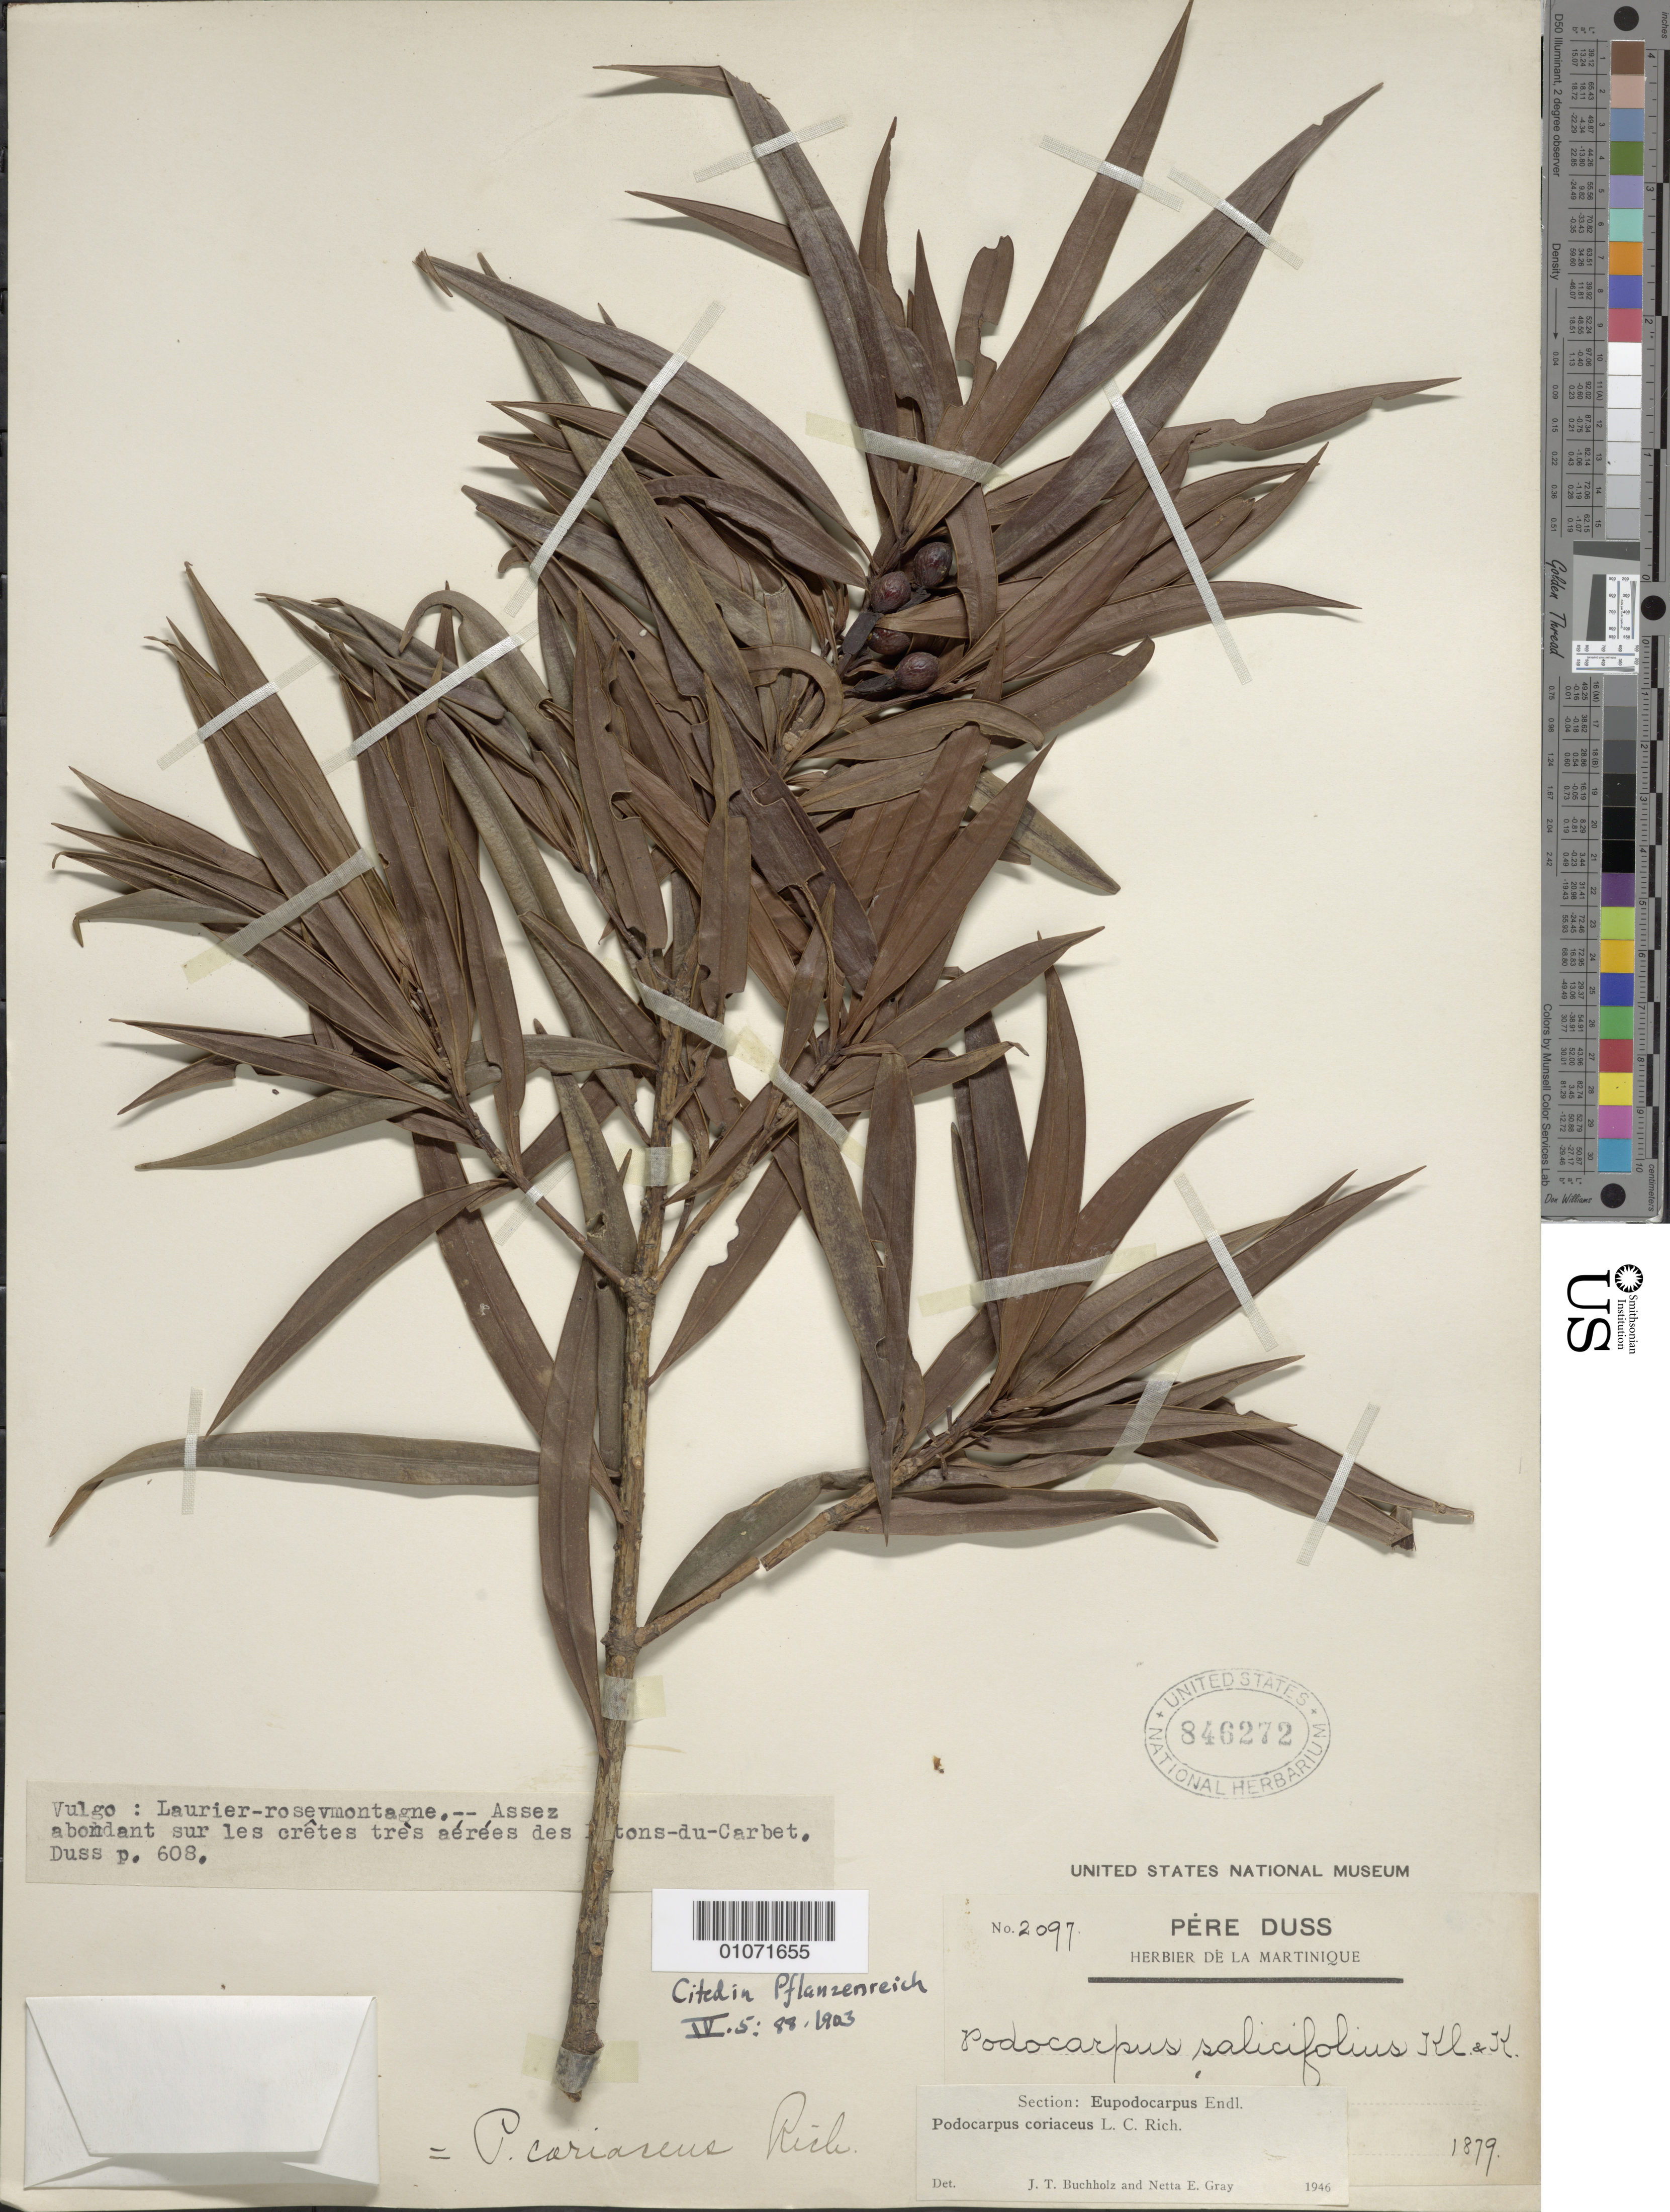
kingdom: Plantae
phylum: Tracheophyta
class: Pinopsida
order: Pinales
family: Podocarpaceae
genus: Podocarpus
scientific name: Podocarpus coriaceus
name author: Rich. & A. Rich.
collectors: Père Duss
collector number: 2097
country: Martinique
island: Martinique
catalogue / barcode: US 846272